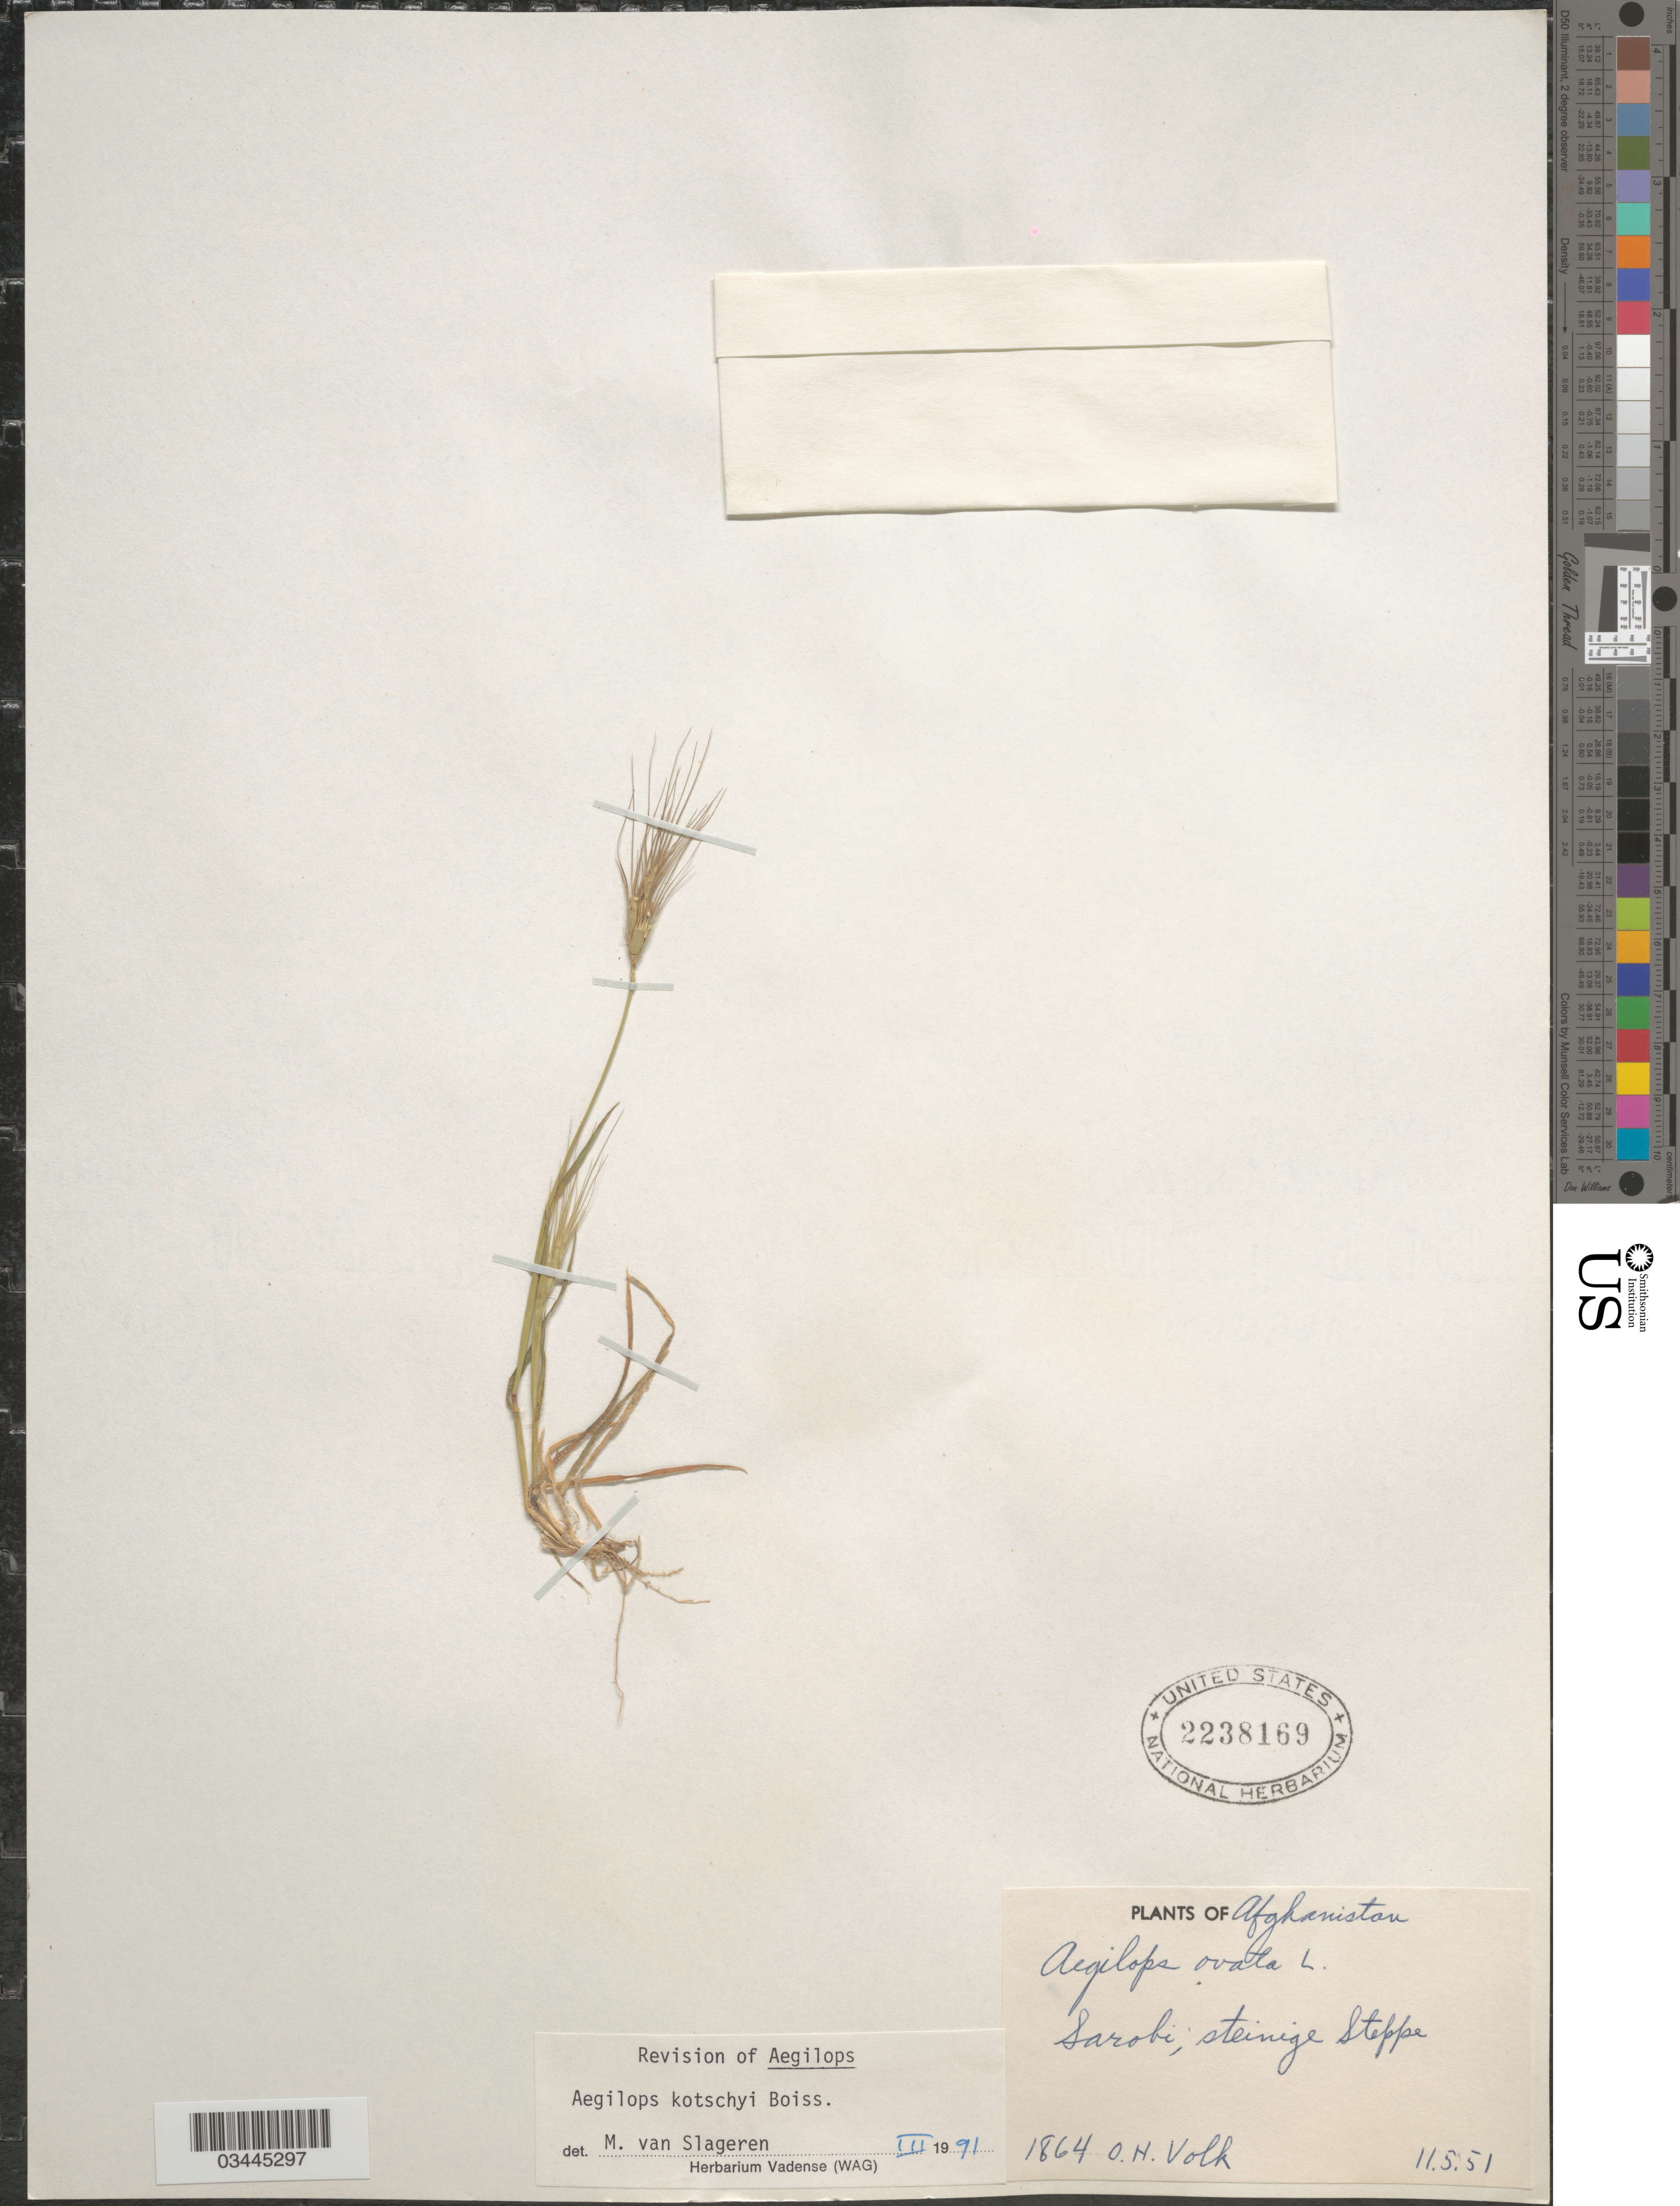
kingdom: Plantae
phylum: Tracheophyta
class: Liliopsida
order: Poales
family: Poaceae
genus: Aegilops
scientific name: Aegilops kotschyi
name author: Boiss.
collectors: O. Volk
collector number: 1864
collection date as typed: Transcribed d/m/y: 11/5/51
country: Afghanistan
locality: Sarobi, steinige steppe.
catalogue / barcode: US 2238169